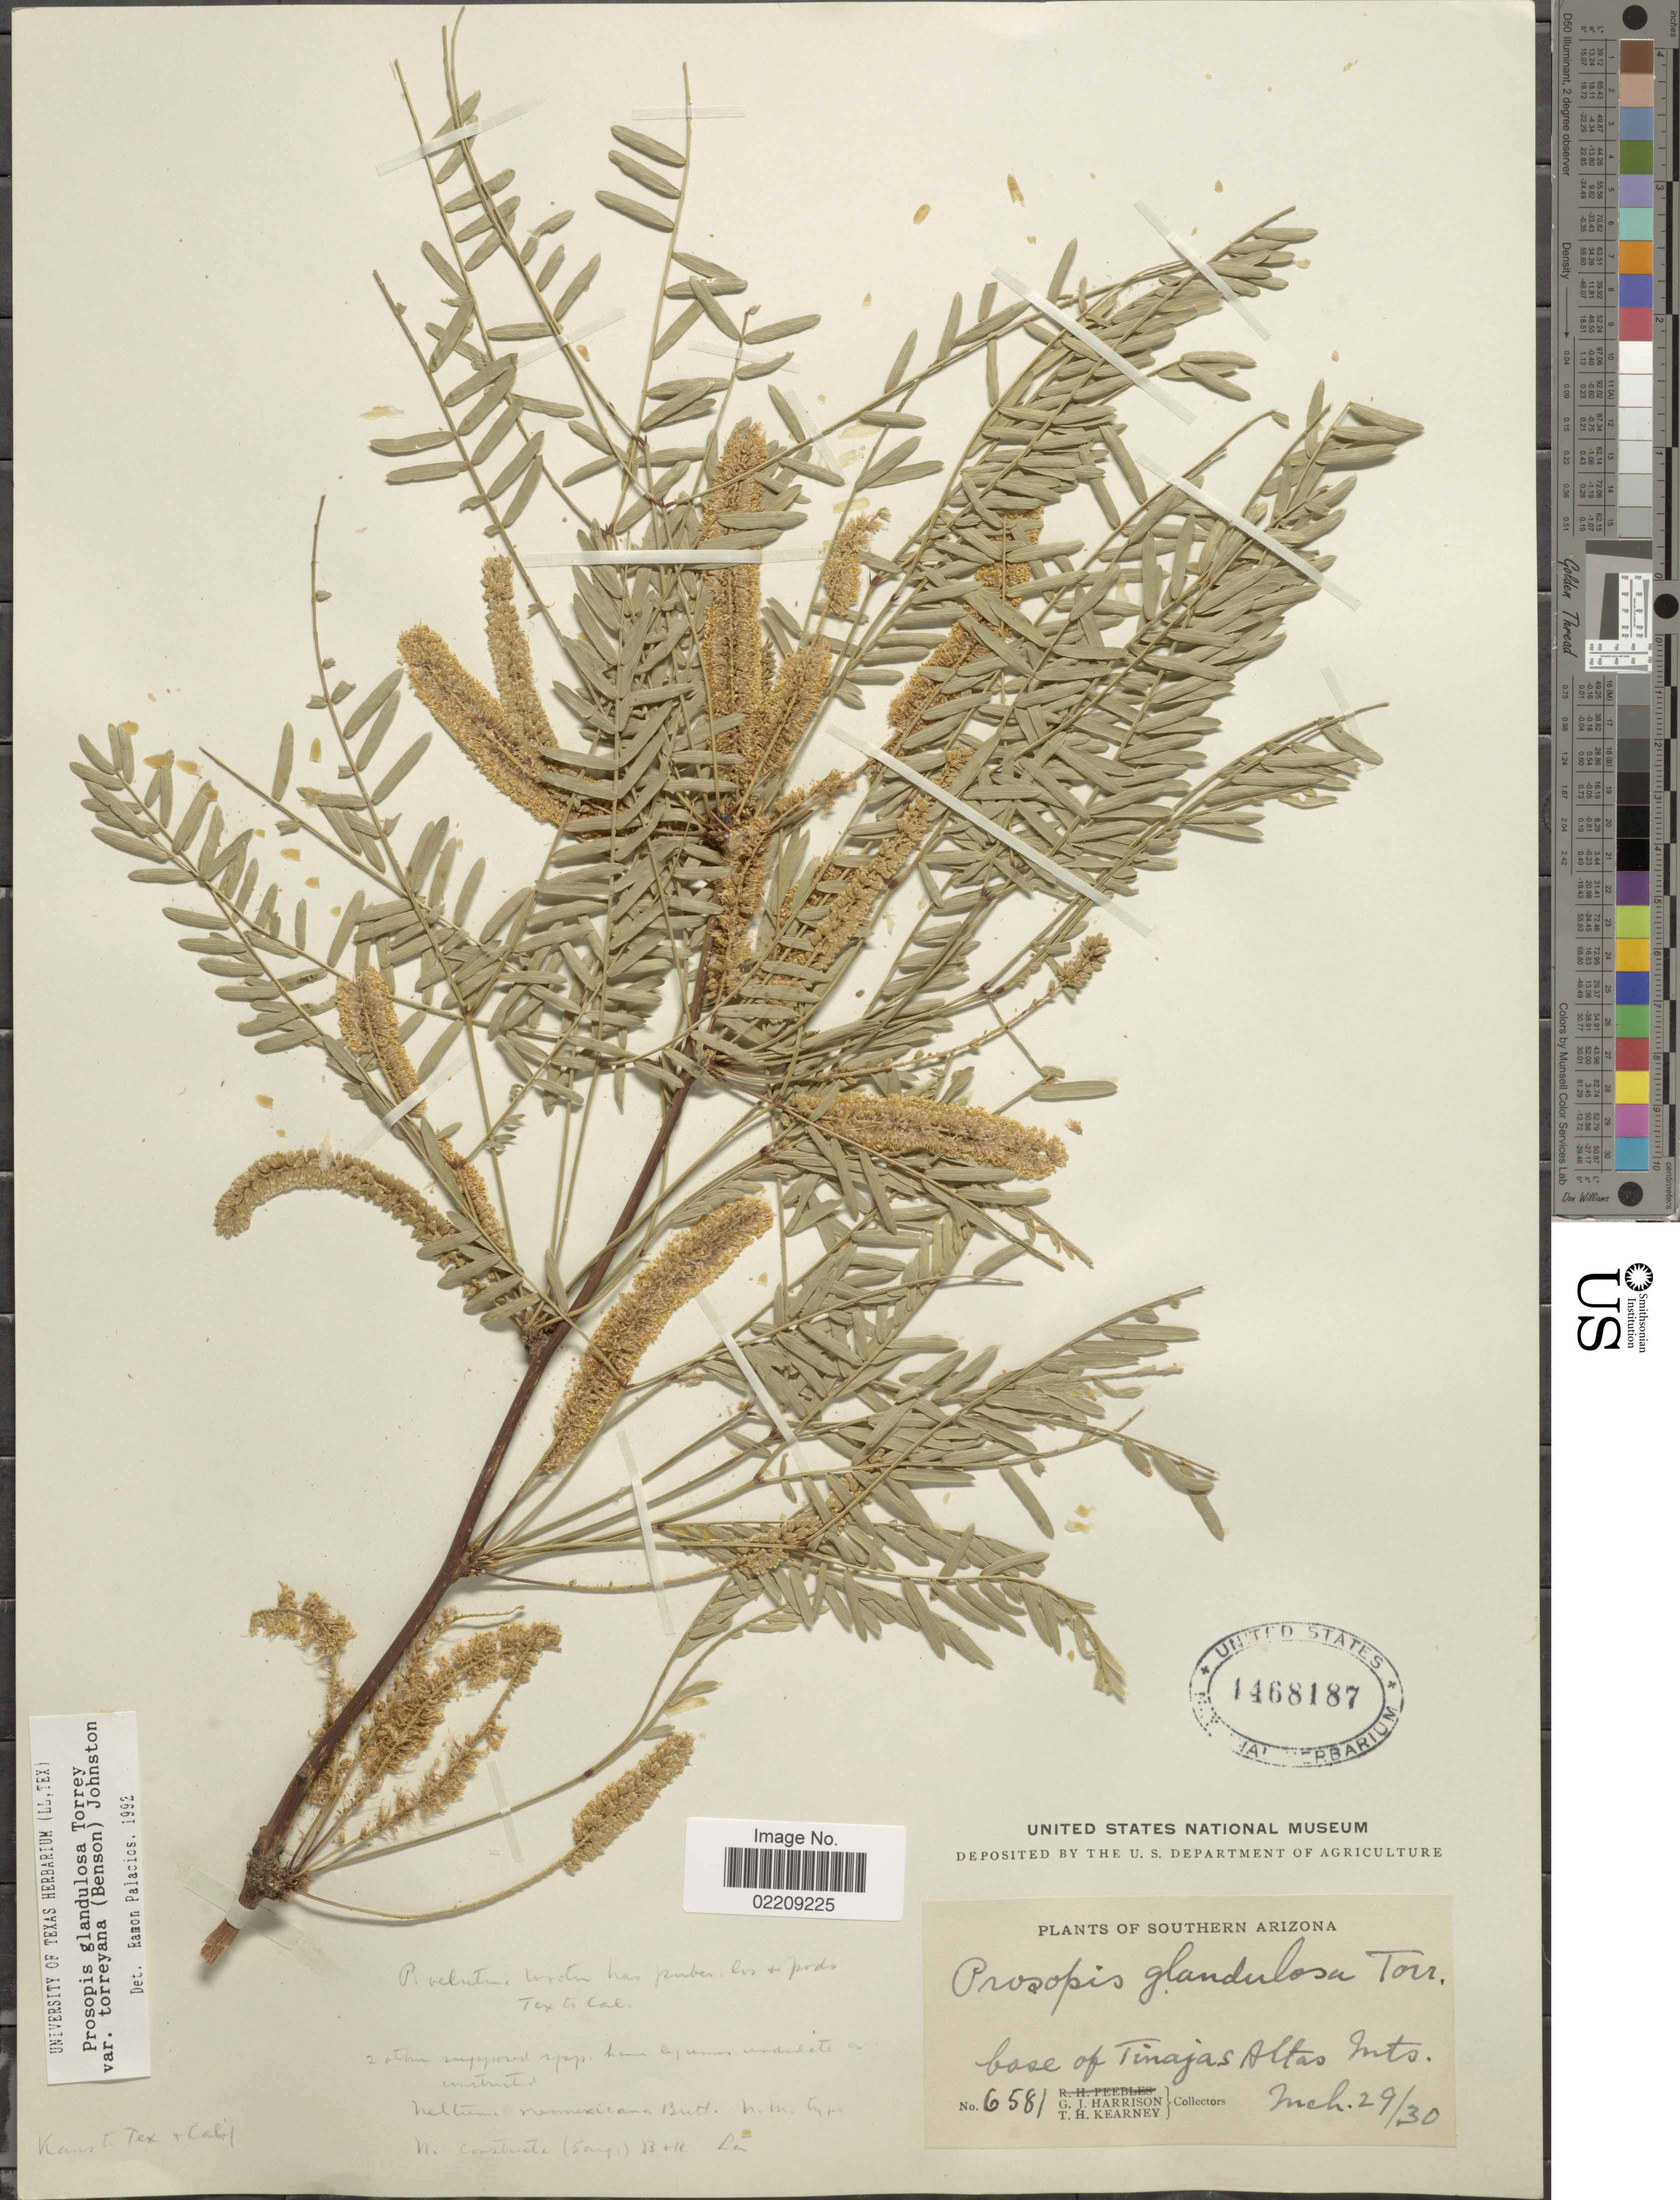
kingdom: Plantae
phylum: Tracheophyta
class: Magnoliopsida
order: Fabales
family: Fabaceae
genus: Neltuma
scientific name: Neltuma odorata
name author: (Torr. & Frém.) C. E. Hughes & G.P. Lewis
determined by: Strong, Mark T., (BOT), Smithsonian Institution - National Museum of Natural History (UNITED STATES)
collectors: G. J. Harrison & T. H. Kearney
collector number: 658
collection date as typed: Transcribed d/m/y: 29/3/30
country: United States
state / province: Arizona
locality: Southern Arizona, base of Tinajas Atlas Mts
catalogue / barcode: US 1468187